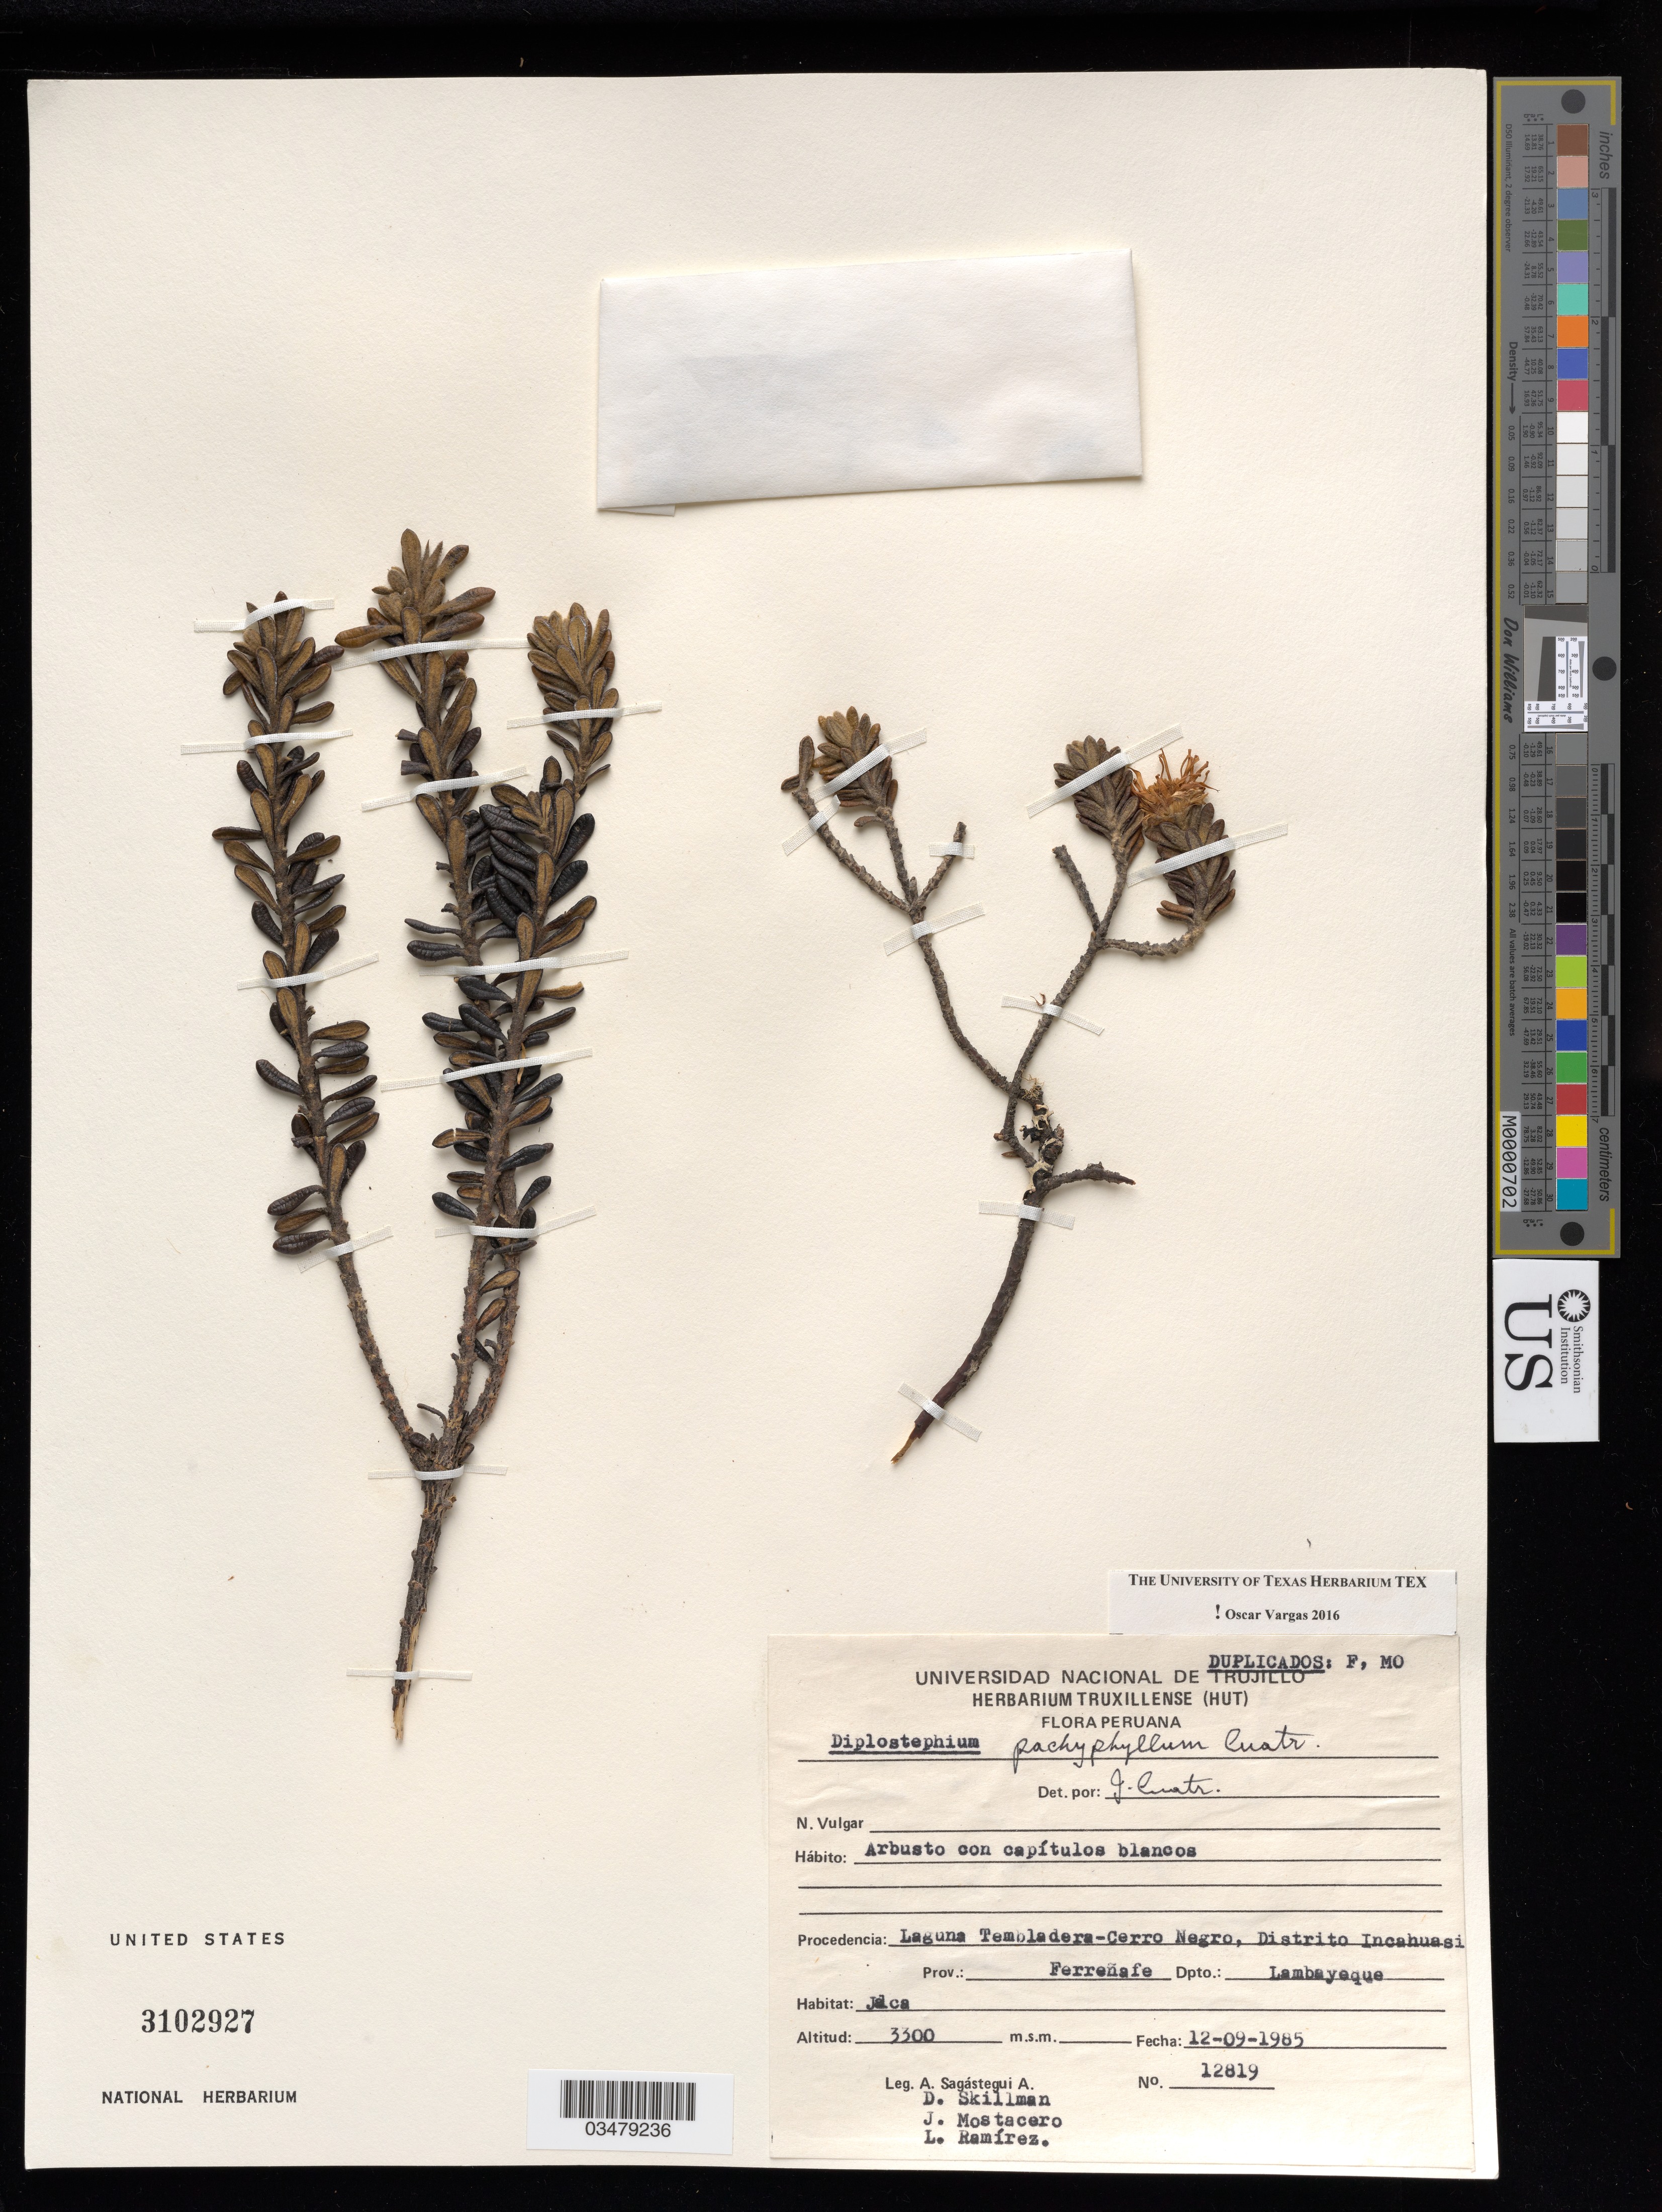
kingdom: Plantae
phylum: Tracheophyta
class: Magnoliopsida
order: Asterales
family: Asteraceae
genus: Diplostephium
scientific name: Diplostephium pachyphyllum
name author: Cuatrec.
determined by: Vargas, Oscar M.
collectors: A. Sagástegui A., D. Skillman, J. Mostacero & L. Ramirez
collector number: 12819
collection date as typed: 12 September 1985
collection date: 1985-09-12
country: Peru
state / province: Lambayeque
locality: Prov. Ferreñafe, Laguna Tembladera, Cerro Negro. Dist. Incahuasi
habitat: Jalca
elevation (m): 3300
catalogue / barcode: US 3102927